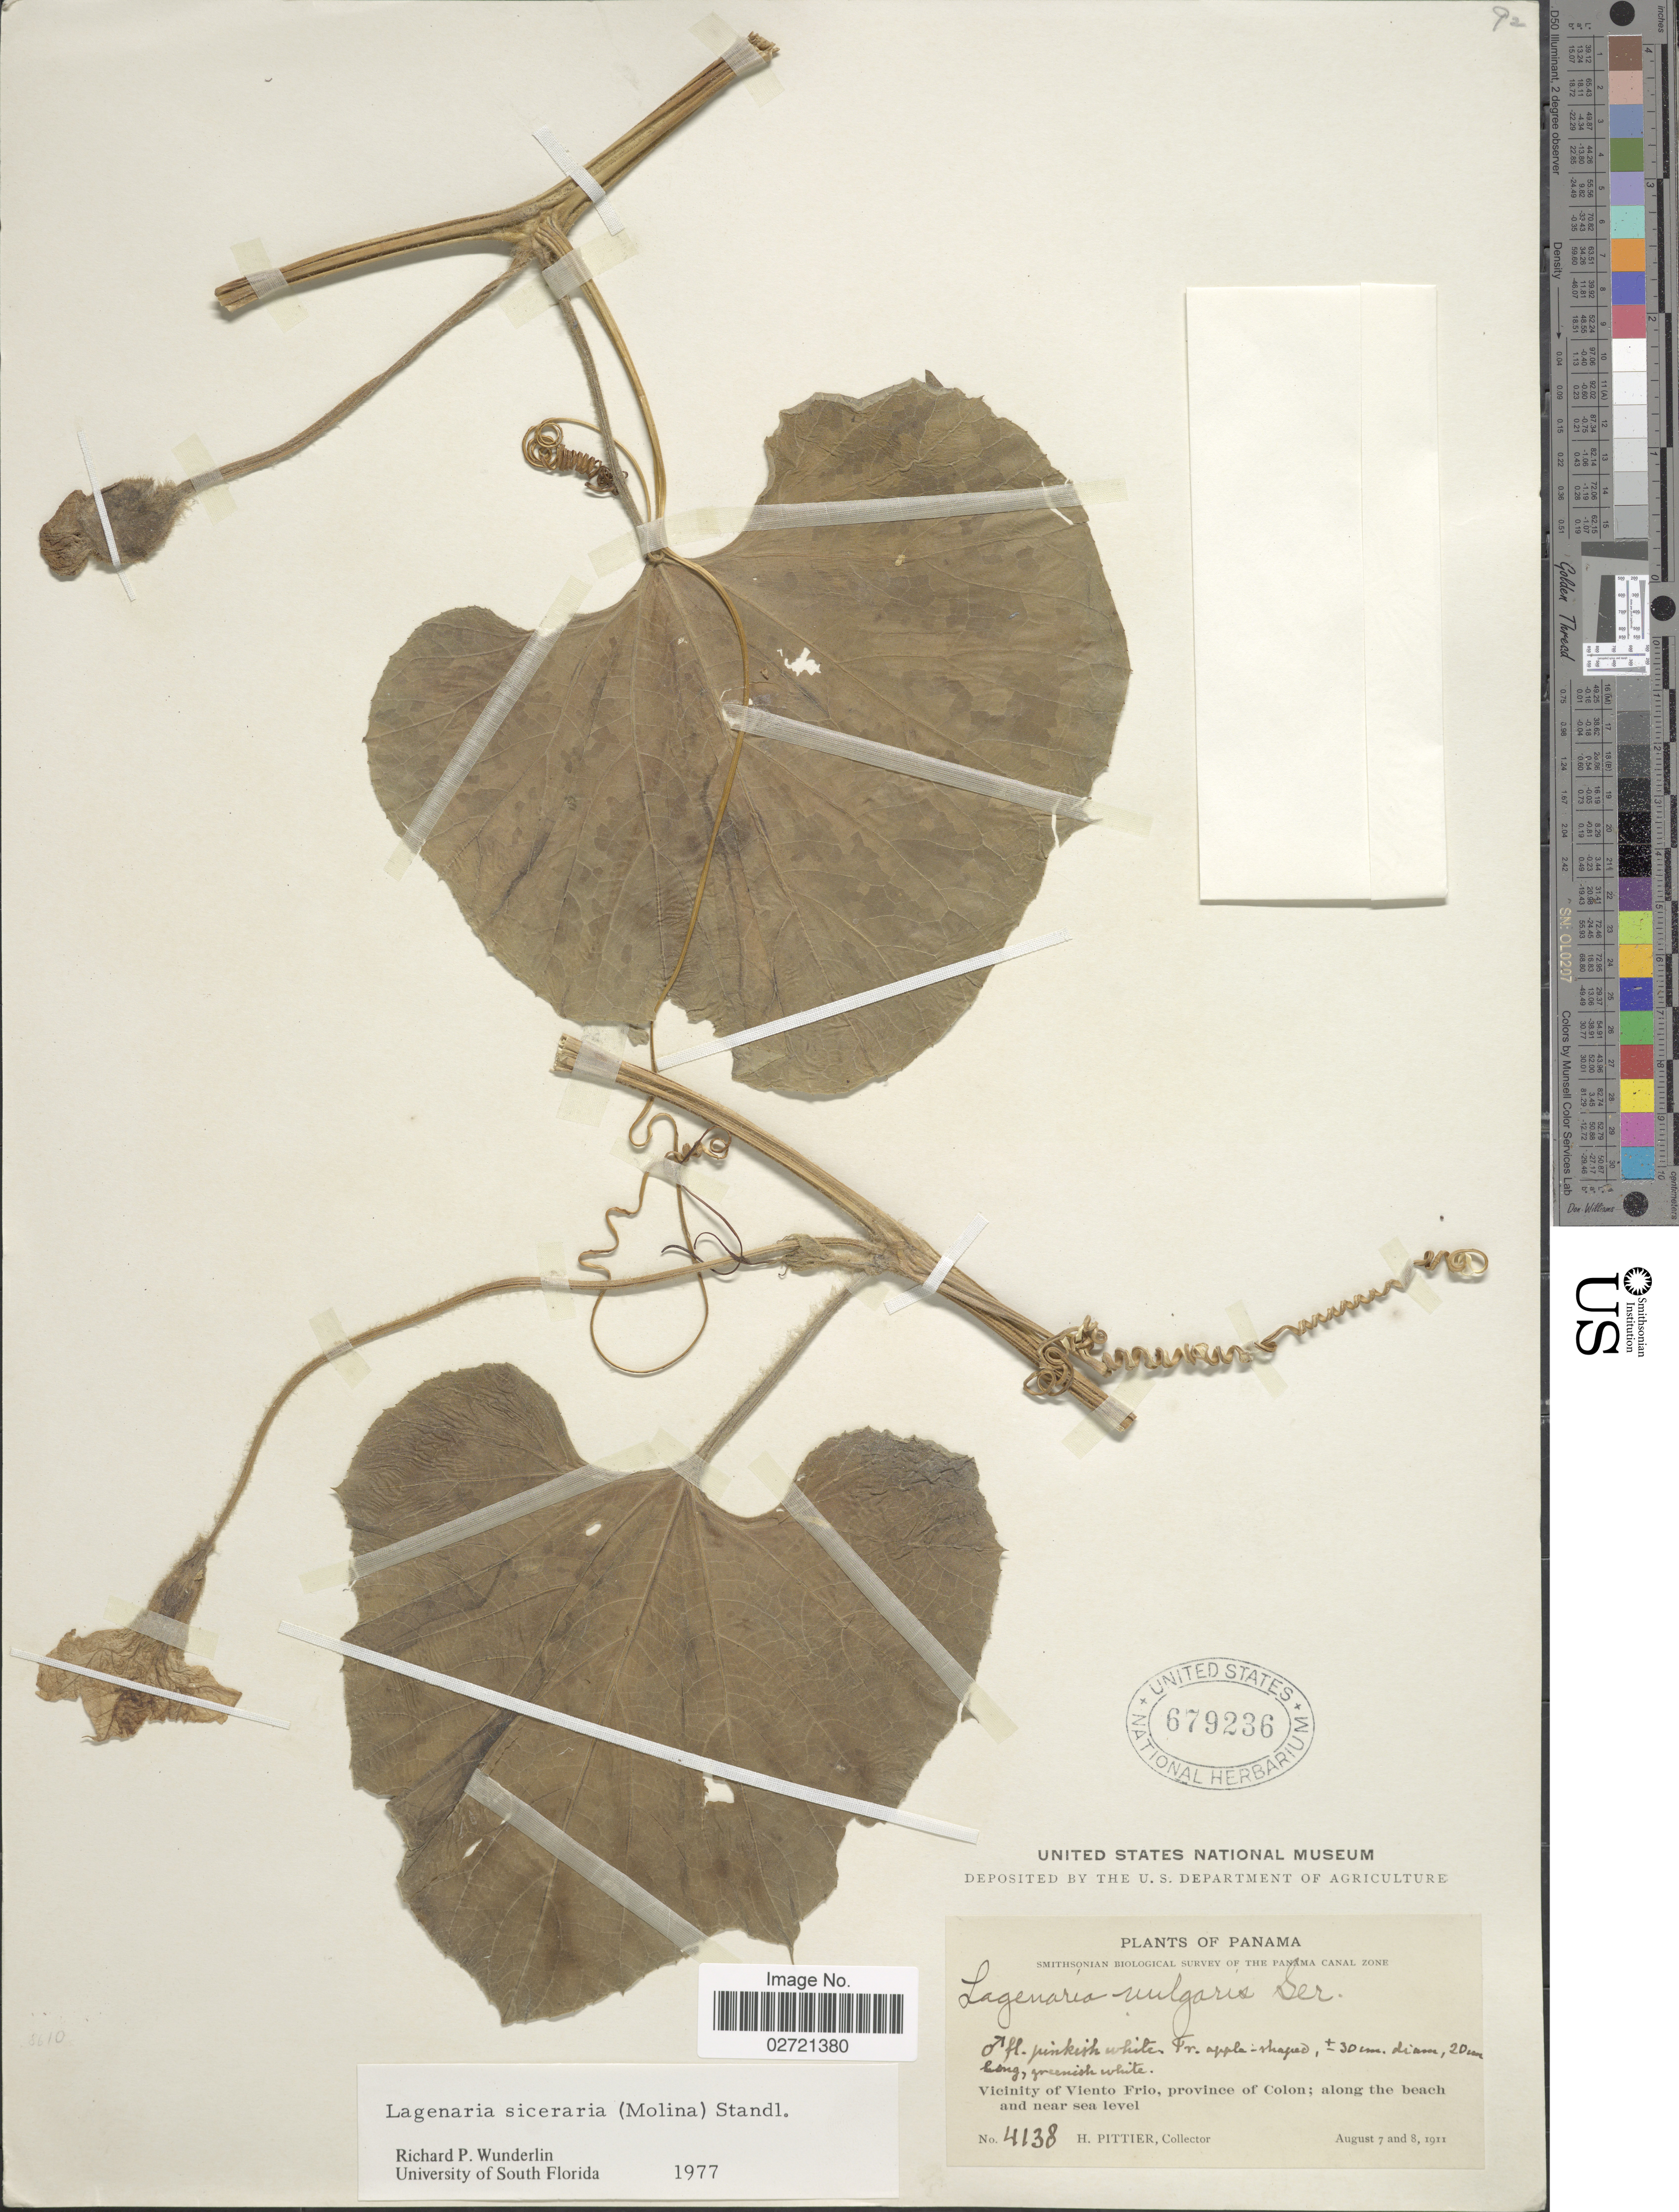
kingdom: Plantae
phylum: Tracheophyta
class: Magnoliopsida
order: Cucurbitales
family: Cucurbitaceae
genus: Lagenaria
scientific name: Lagenaria siceraria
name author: (Molina) Standl.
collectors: H. F. Pittier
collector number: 4138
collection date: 1911-08-07/1911-08-08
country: Panama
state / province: Colón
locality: Vicinity of Viento Frio, province of Colon, along the beach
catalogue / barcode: US 679236